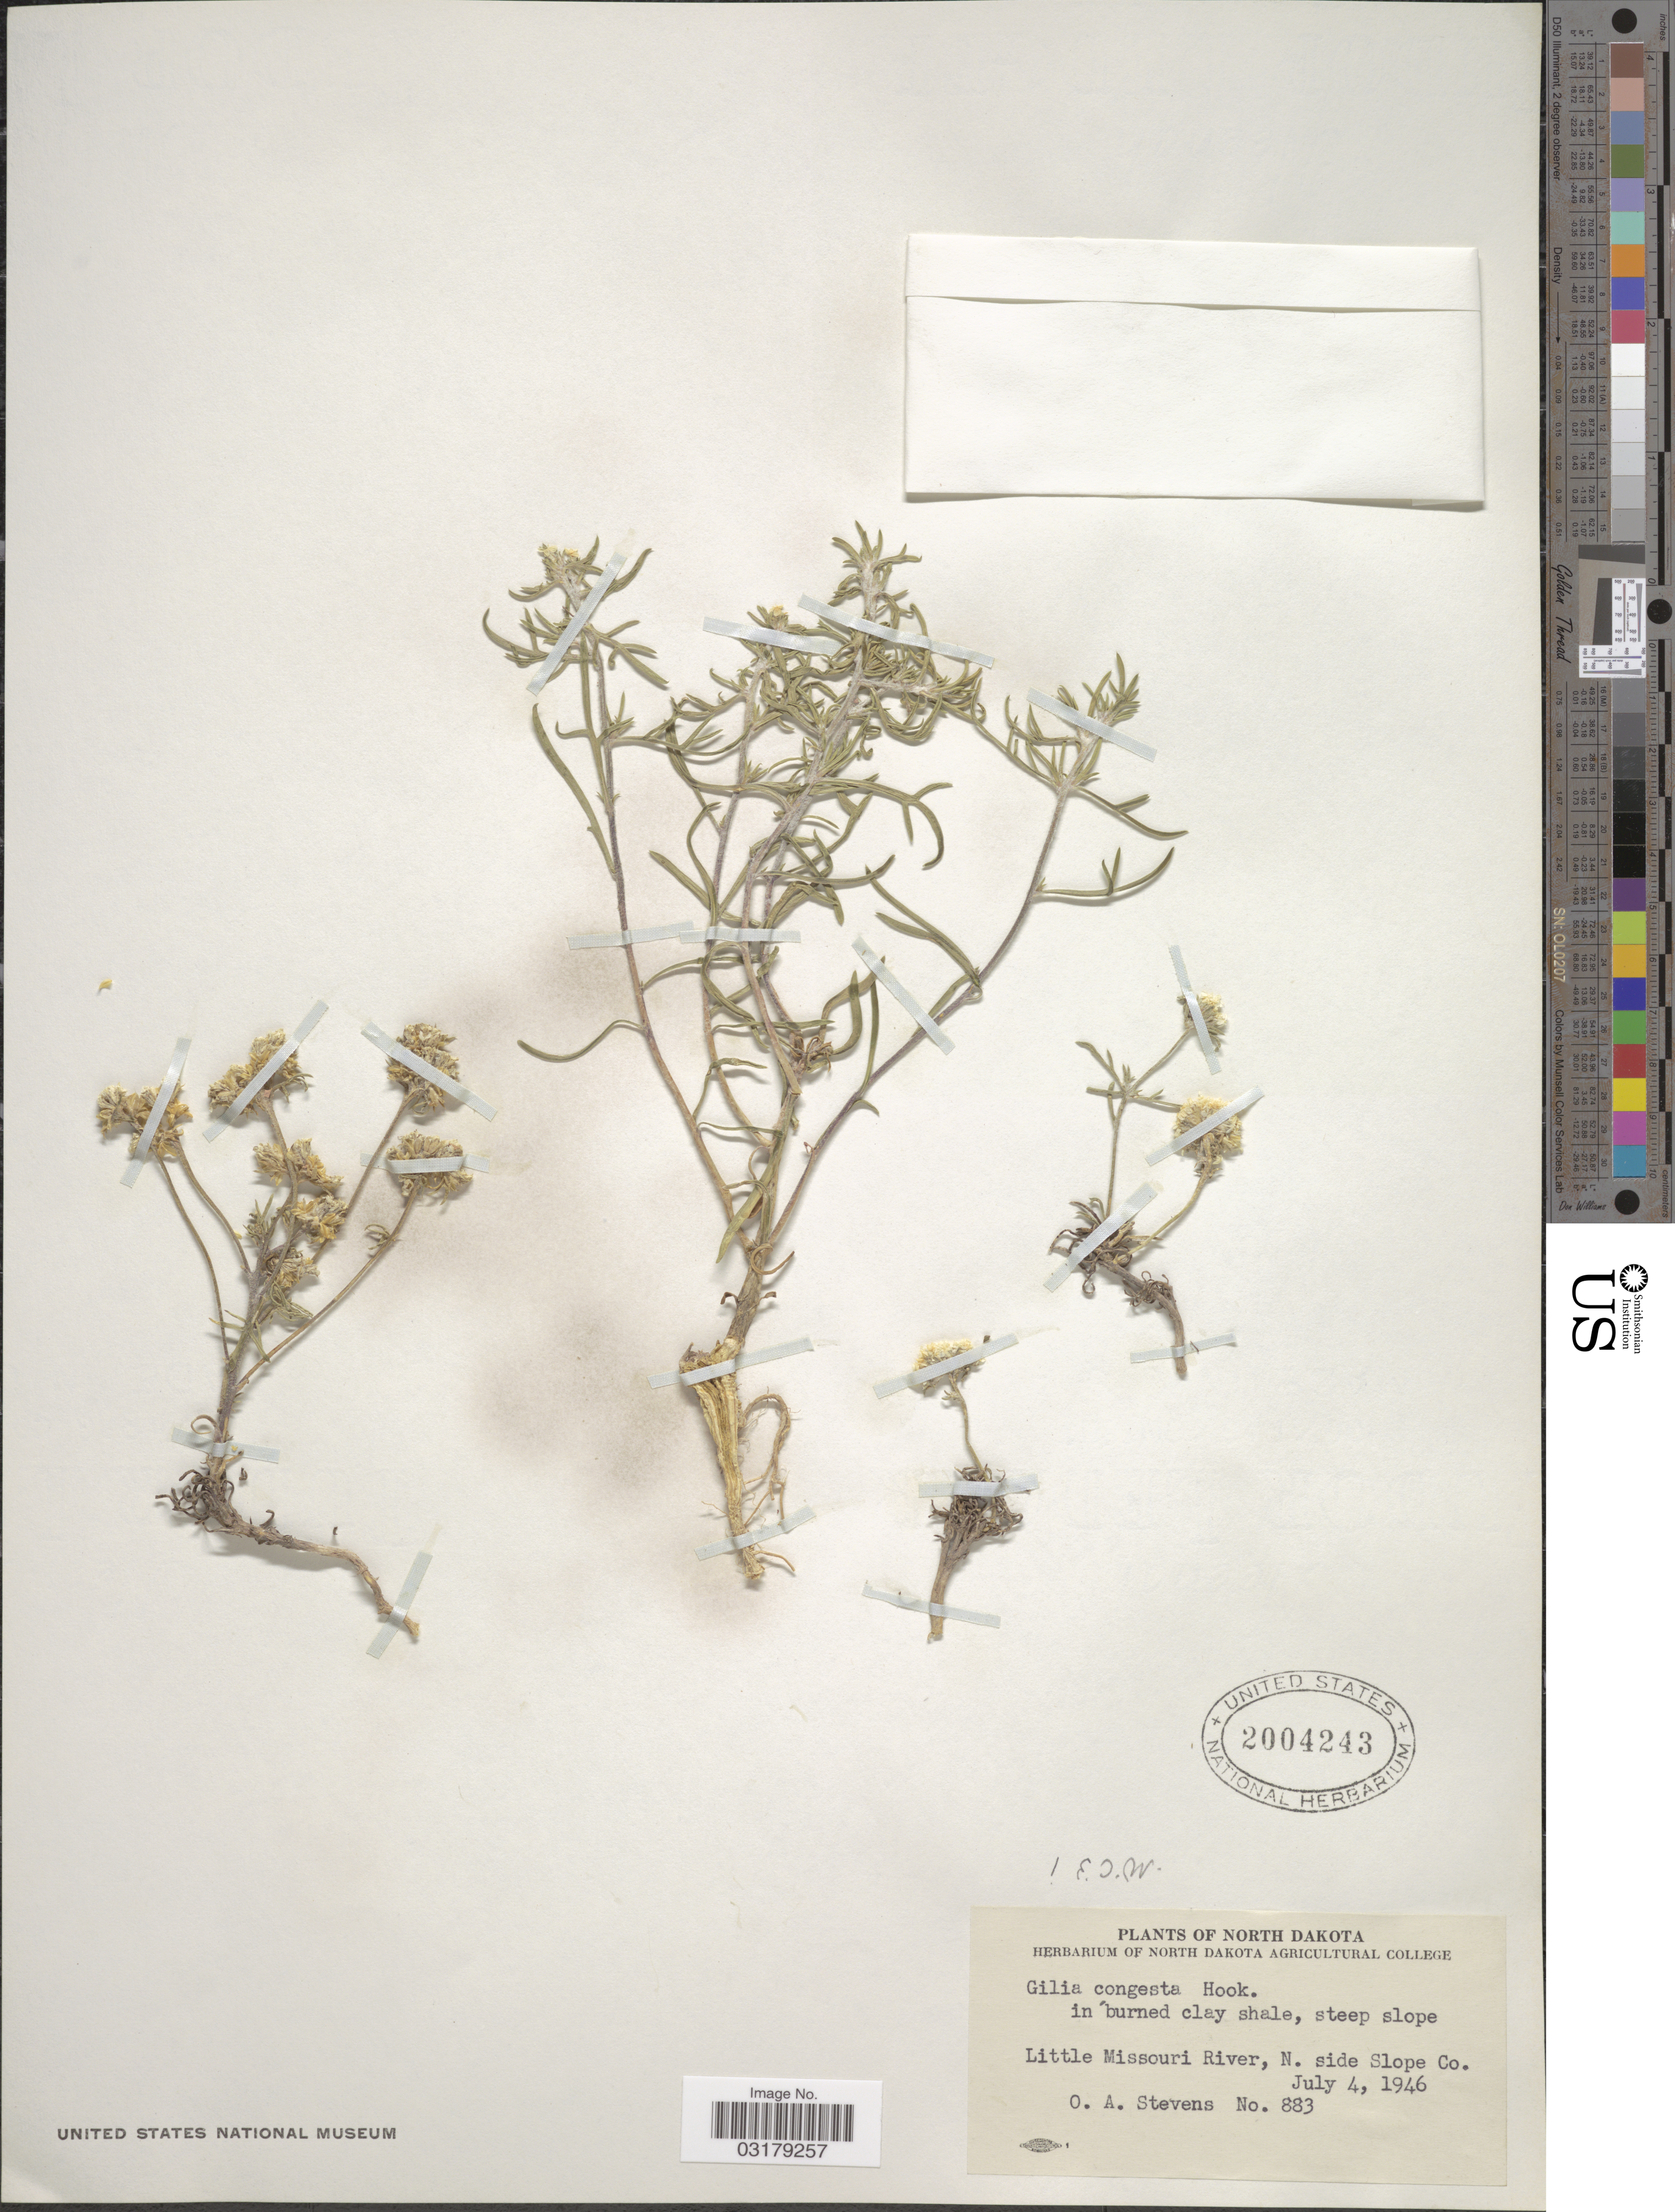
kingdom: Plantae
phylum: Tracheophyta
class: Magnoliopsida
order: Ericales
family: Polemoniaceae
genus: Ipomopsis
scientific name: Ipomopsis congesta subsp. congesta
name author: (Hook.) V.E. Grant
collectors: O. A. Stevens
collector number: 883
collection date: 1946-07-04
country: United States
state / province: North Dakota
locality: Little Missouri River, N. side Slope Co.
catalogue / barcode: US 2004243